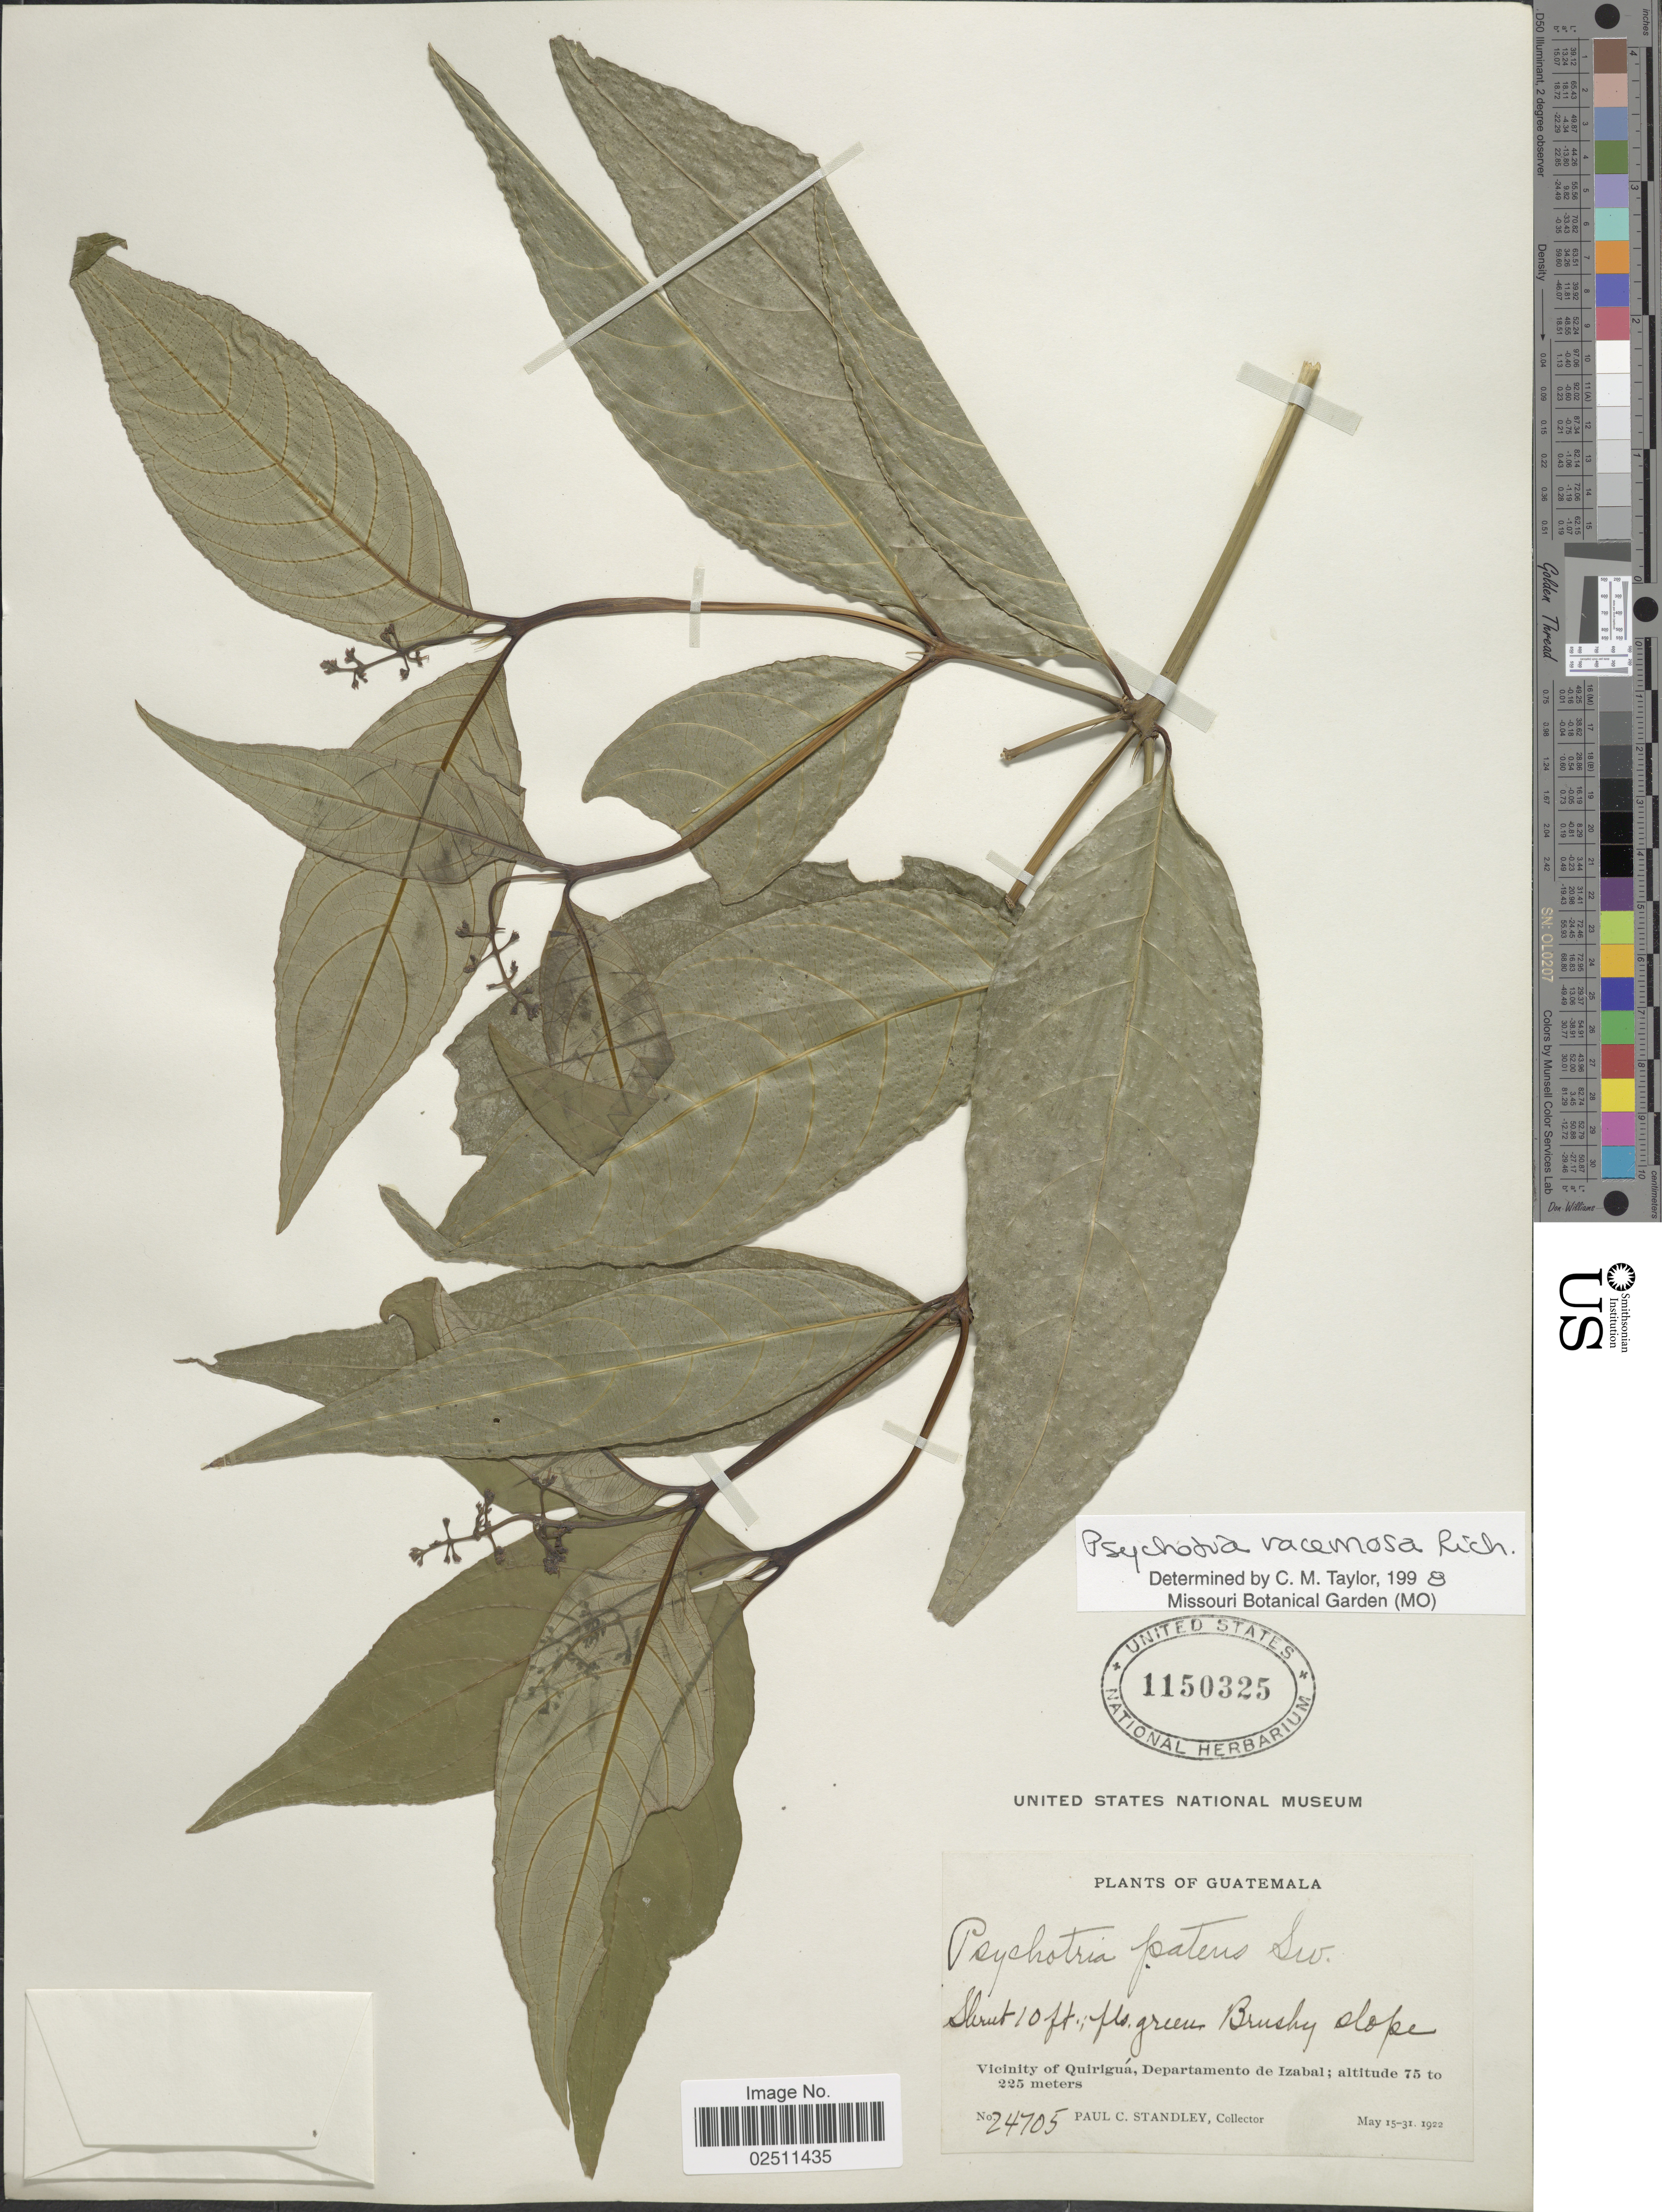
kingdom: Plantae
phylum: Tracheophyta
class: Magnoliopsida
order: Gentianales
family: Rubiaceae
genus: Psychotria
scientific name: Psychotria racemosa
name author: Rich.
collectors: P. C. Standley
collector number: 24705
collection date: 1922-05-15/1922-05-31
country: Guatemala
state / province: Izabal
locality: Vicinity of Quirigua, Departamento de Izabal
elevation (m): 75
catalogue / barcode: US 1150325